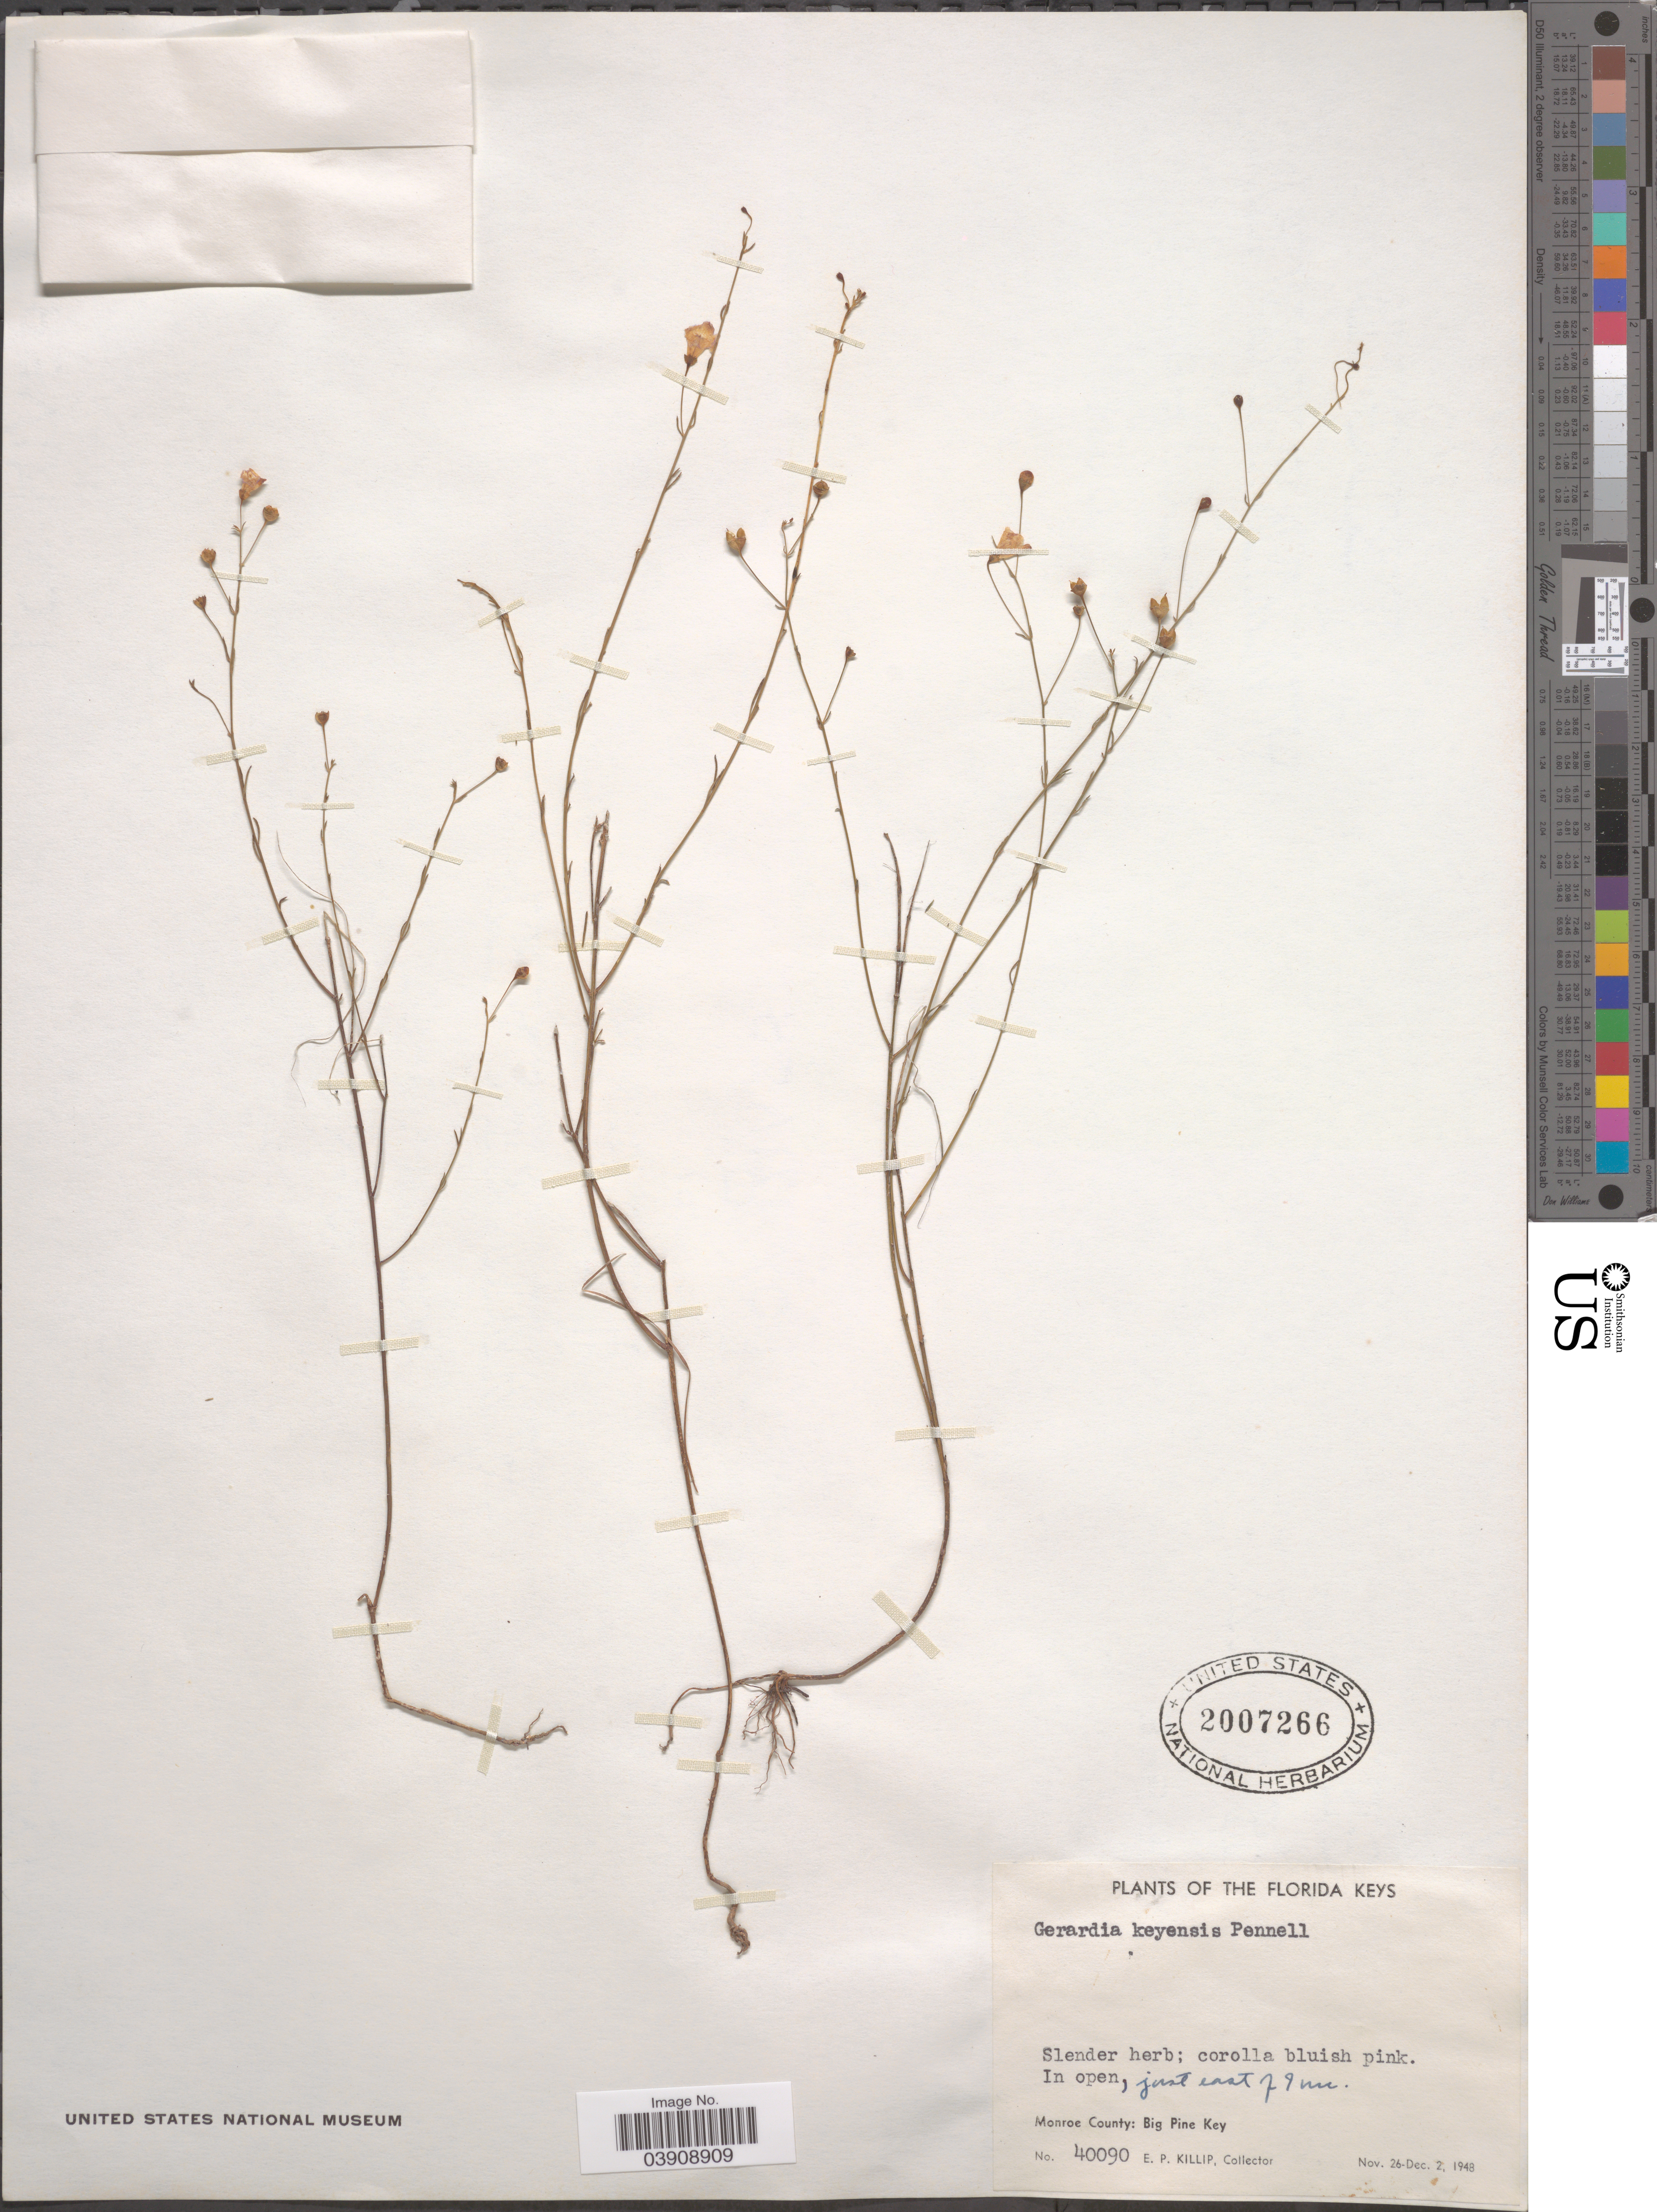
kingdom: Plantae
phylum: Tracheophyta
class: Magnoliopsida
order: Lamiales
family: Orobanchaceae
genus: Gerardia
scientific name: Gerardia keyensis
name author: (Pennell) Pennell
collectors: E. P. Killip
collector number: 40090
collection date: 1948-11-26/1948-12-02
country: United States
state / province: Florida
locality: The Florida Keys. Just east of Inn. The Florida Keys. Monroe County: Big Pine Key.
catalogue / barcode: US 2007266